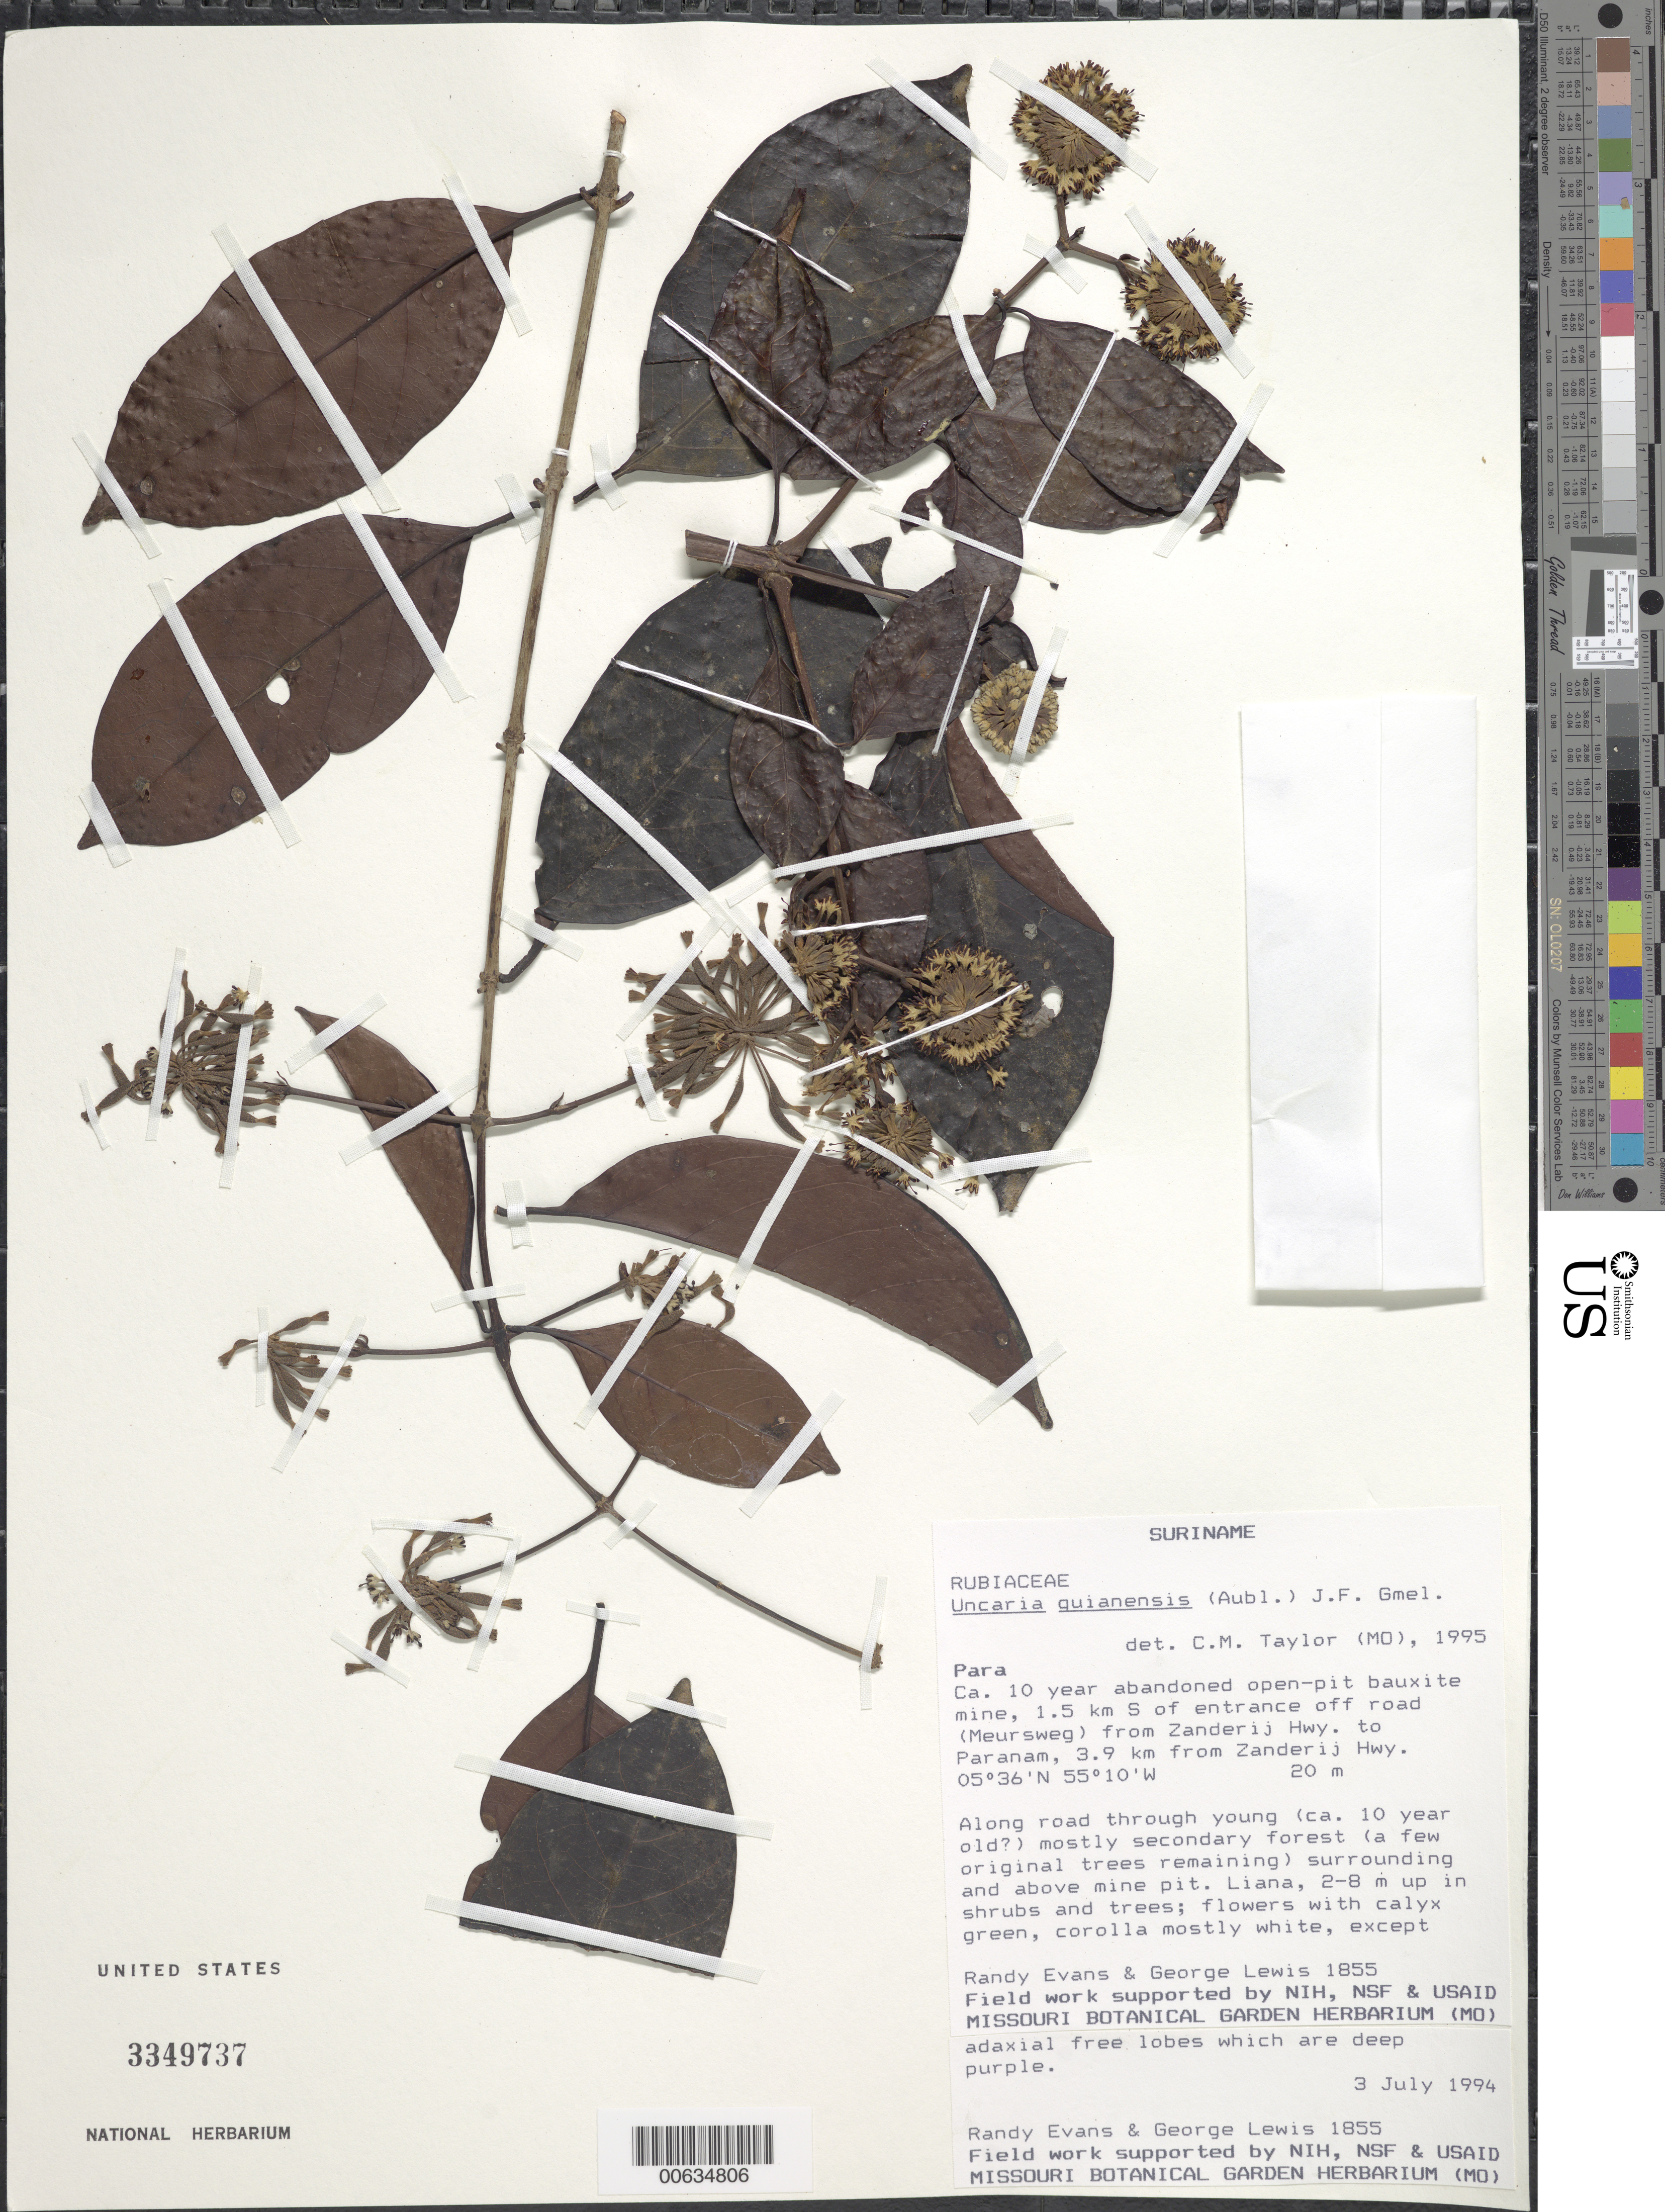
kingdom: Plantae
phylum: Tracheophyta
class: Magnoliopsida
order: Gentianales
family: Rubiaceae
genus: Uncaria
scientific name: Uncaria guianensis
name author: (Aubl.) J.F. Gmel.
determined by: Taylor, Charlotte M.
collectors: R. Evans & G. Lewis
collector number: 1855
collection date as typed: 3-Jul-94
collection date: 1994-07-03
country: Suriname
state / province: Para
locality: Zanderij, hwy to Paranam, 3.9 km from Zanderij Hwy.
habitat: Along road through young (ca 10 year old?) moslty secondary forest (a few orignal trees remaining) surrounding and above mine pit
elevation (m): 20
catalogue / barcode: US 3349737